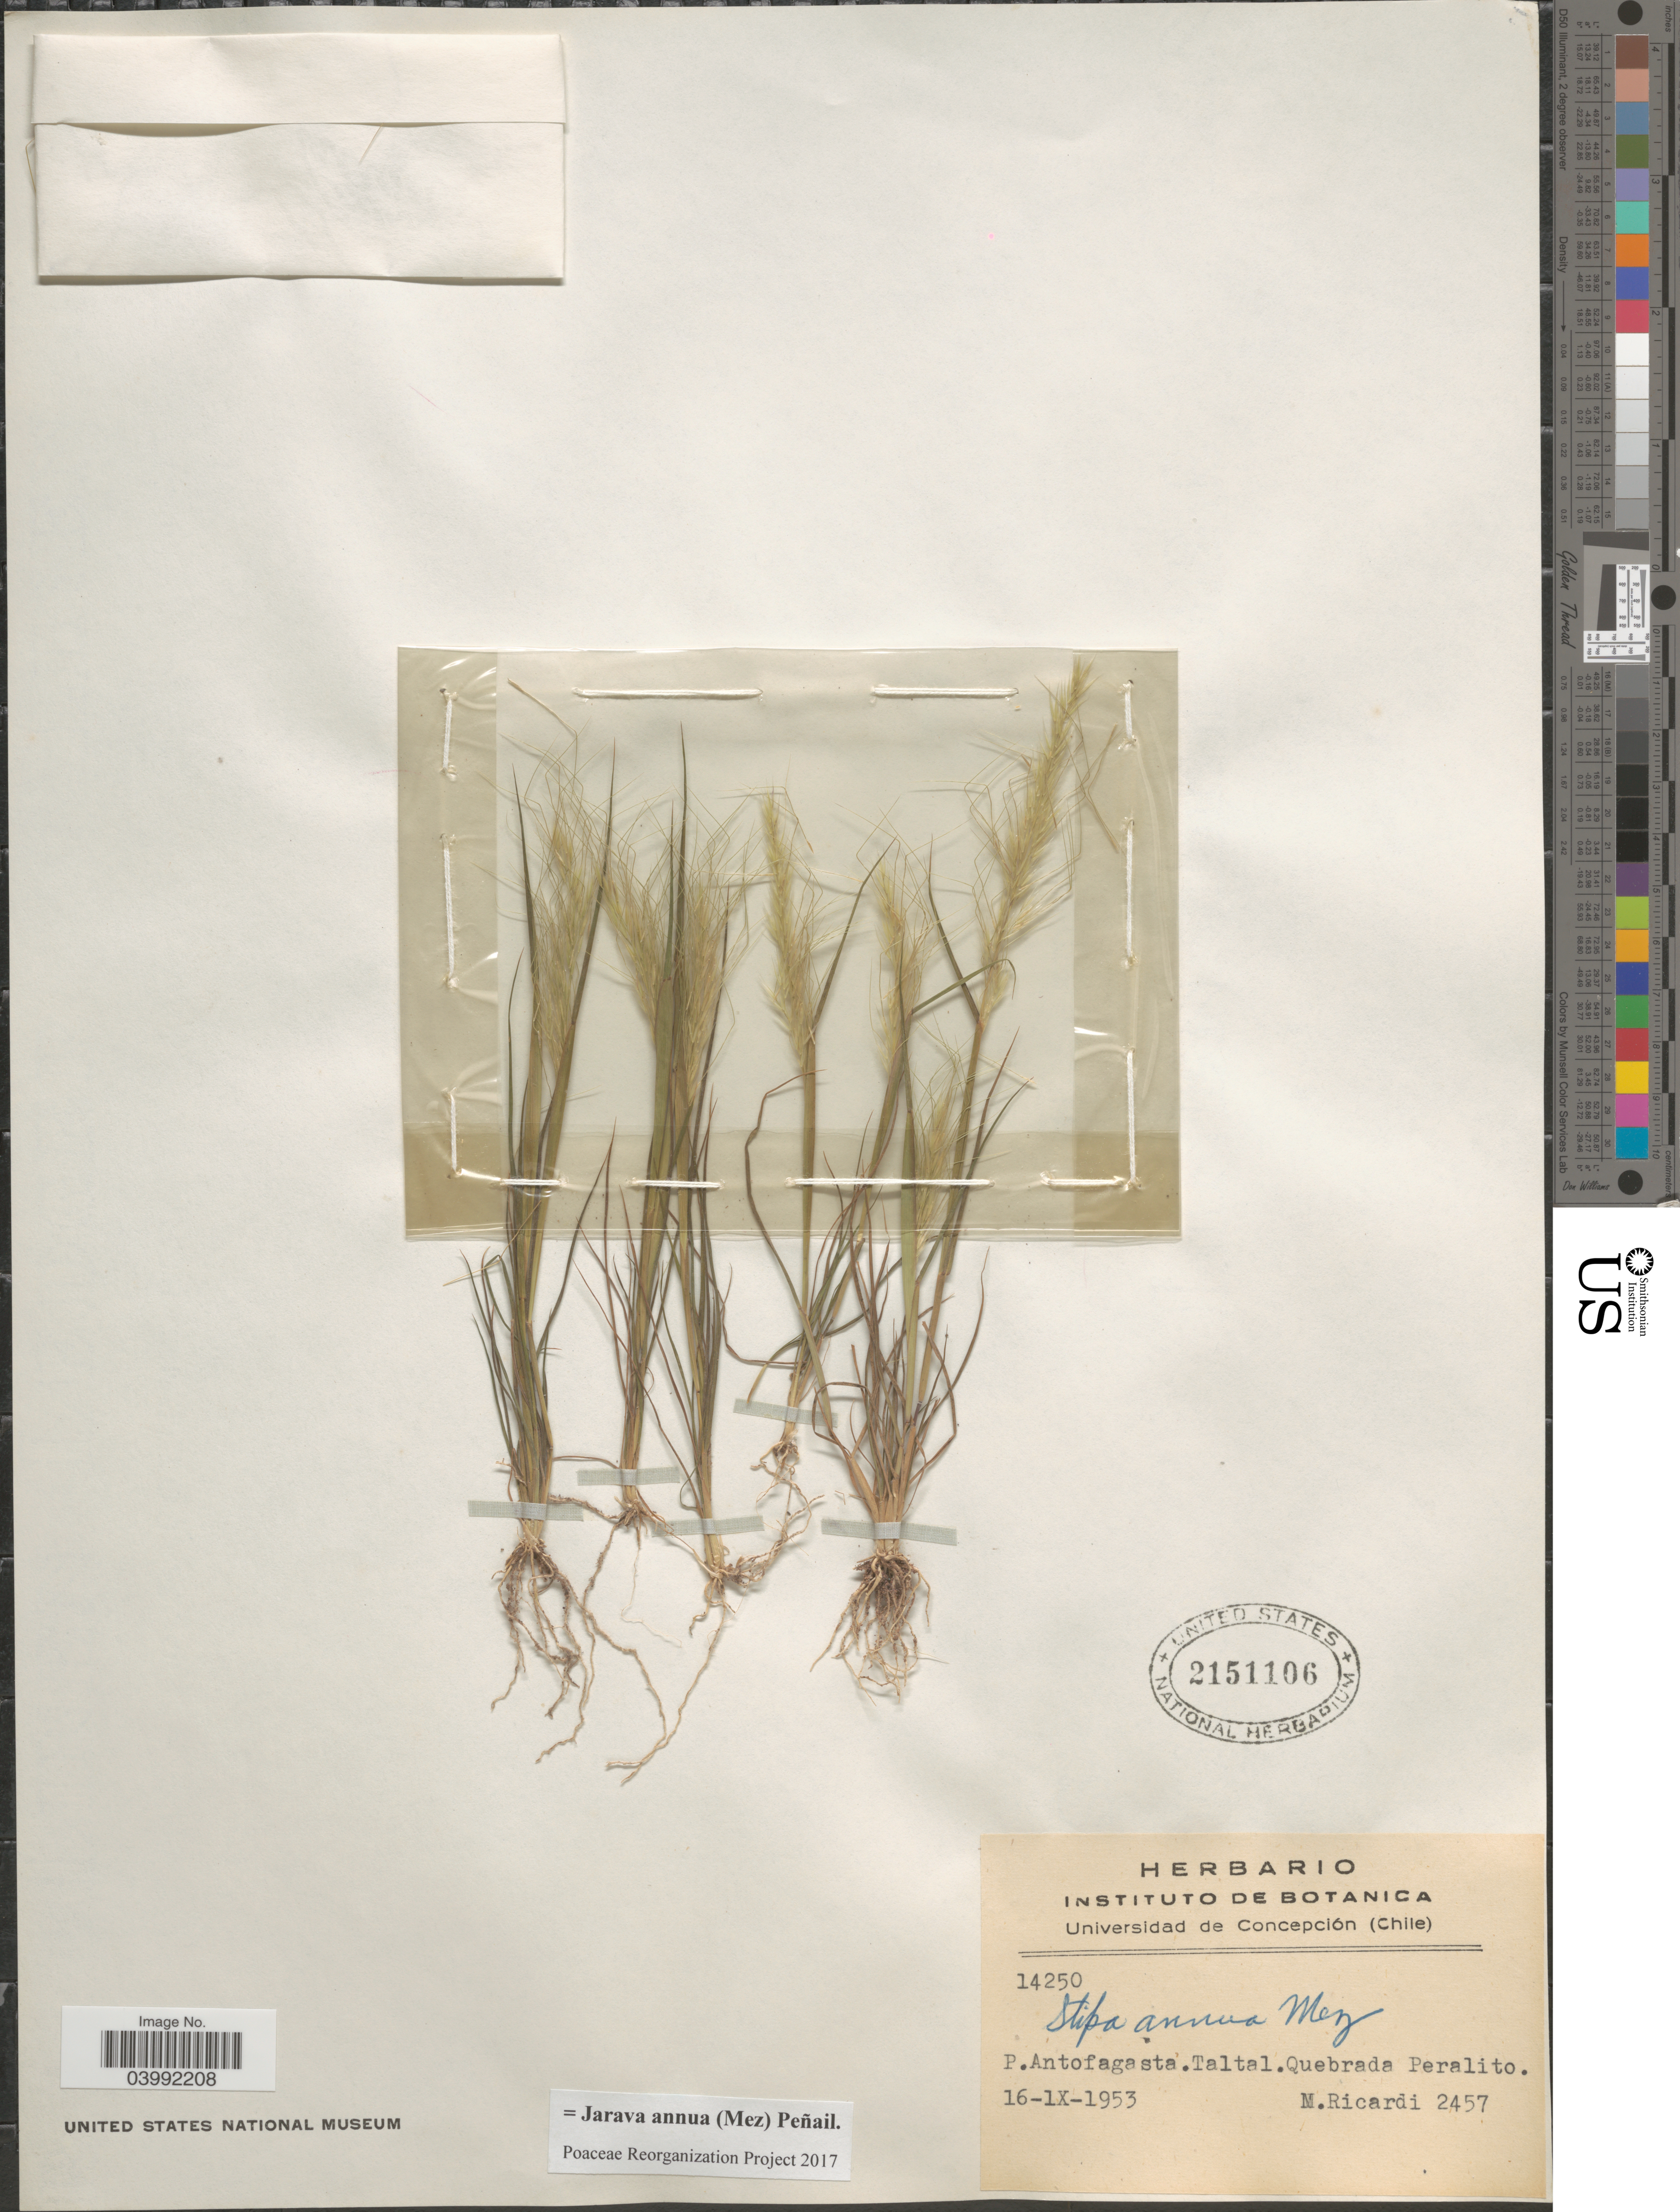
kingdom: Plantae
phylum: Tracheophyta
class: Liliopsida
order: Poales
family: Poaceae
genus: Jarava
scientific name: Jarava annua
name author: Mez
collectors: M. Ricardi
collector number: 2457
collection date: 1953-09-16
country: Chile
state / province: Antofagasta (II)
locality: P. Antofagasta. Taltal. Quebrada Peralito.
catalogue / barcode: US 2151106